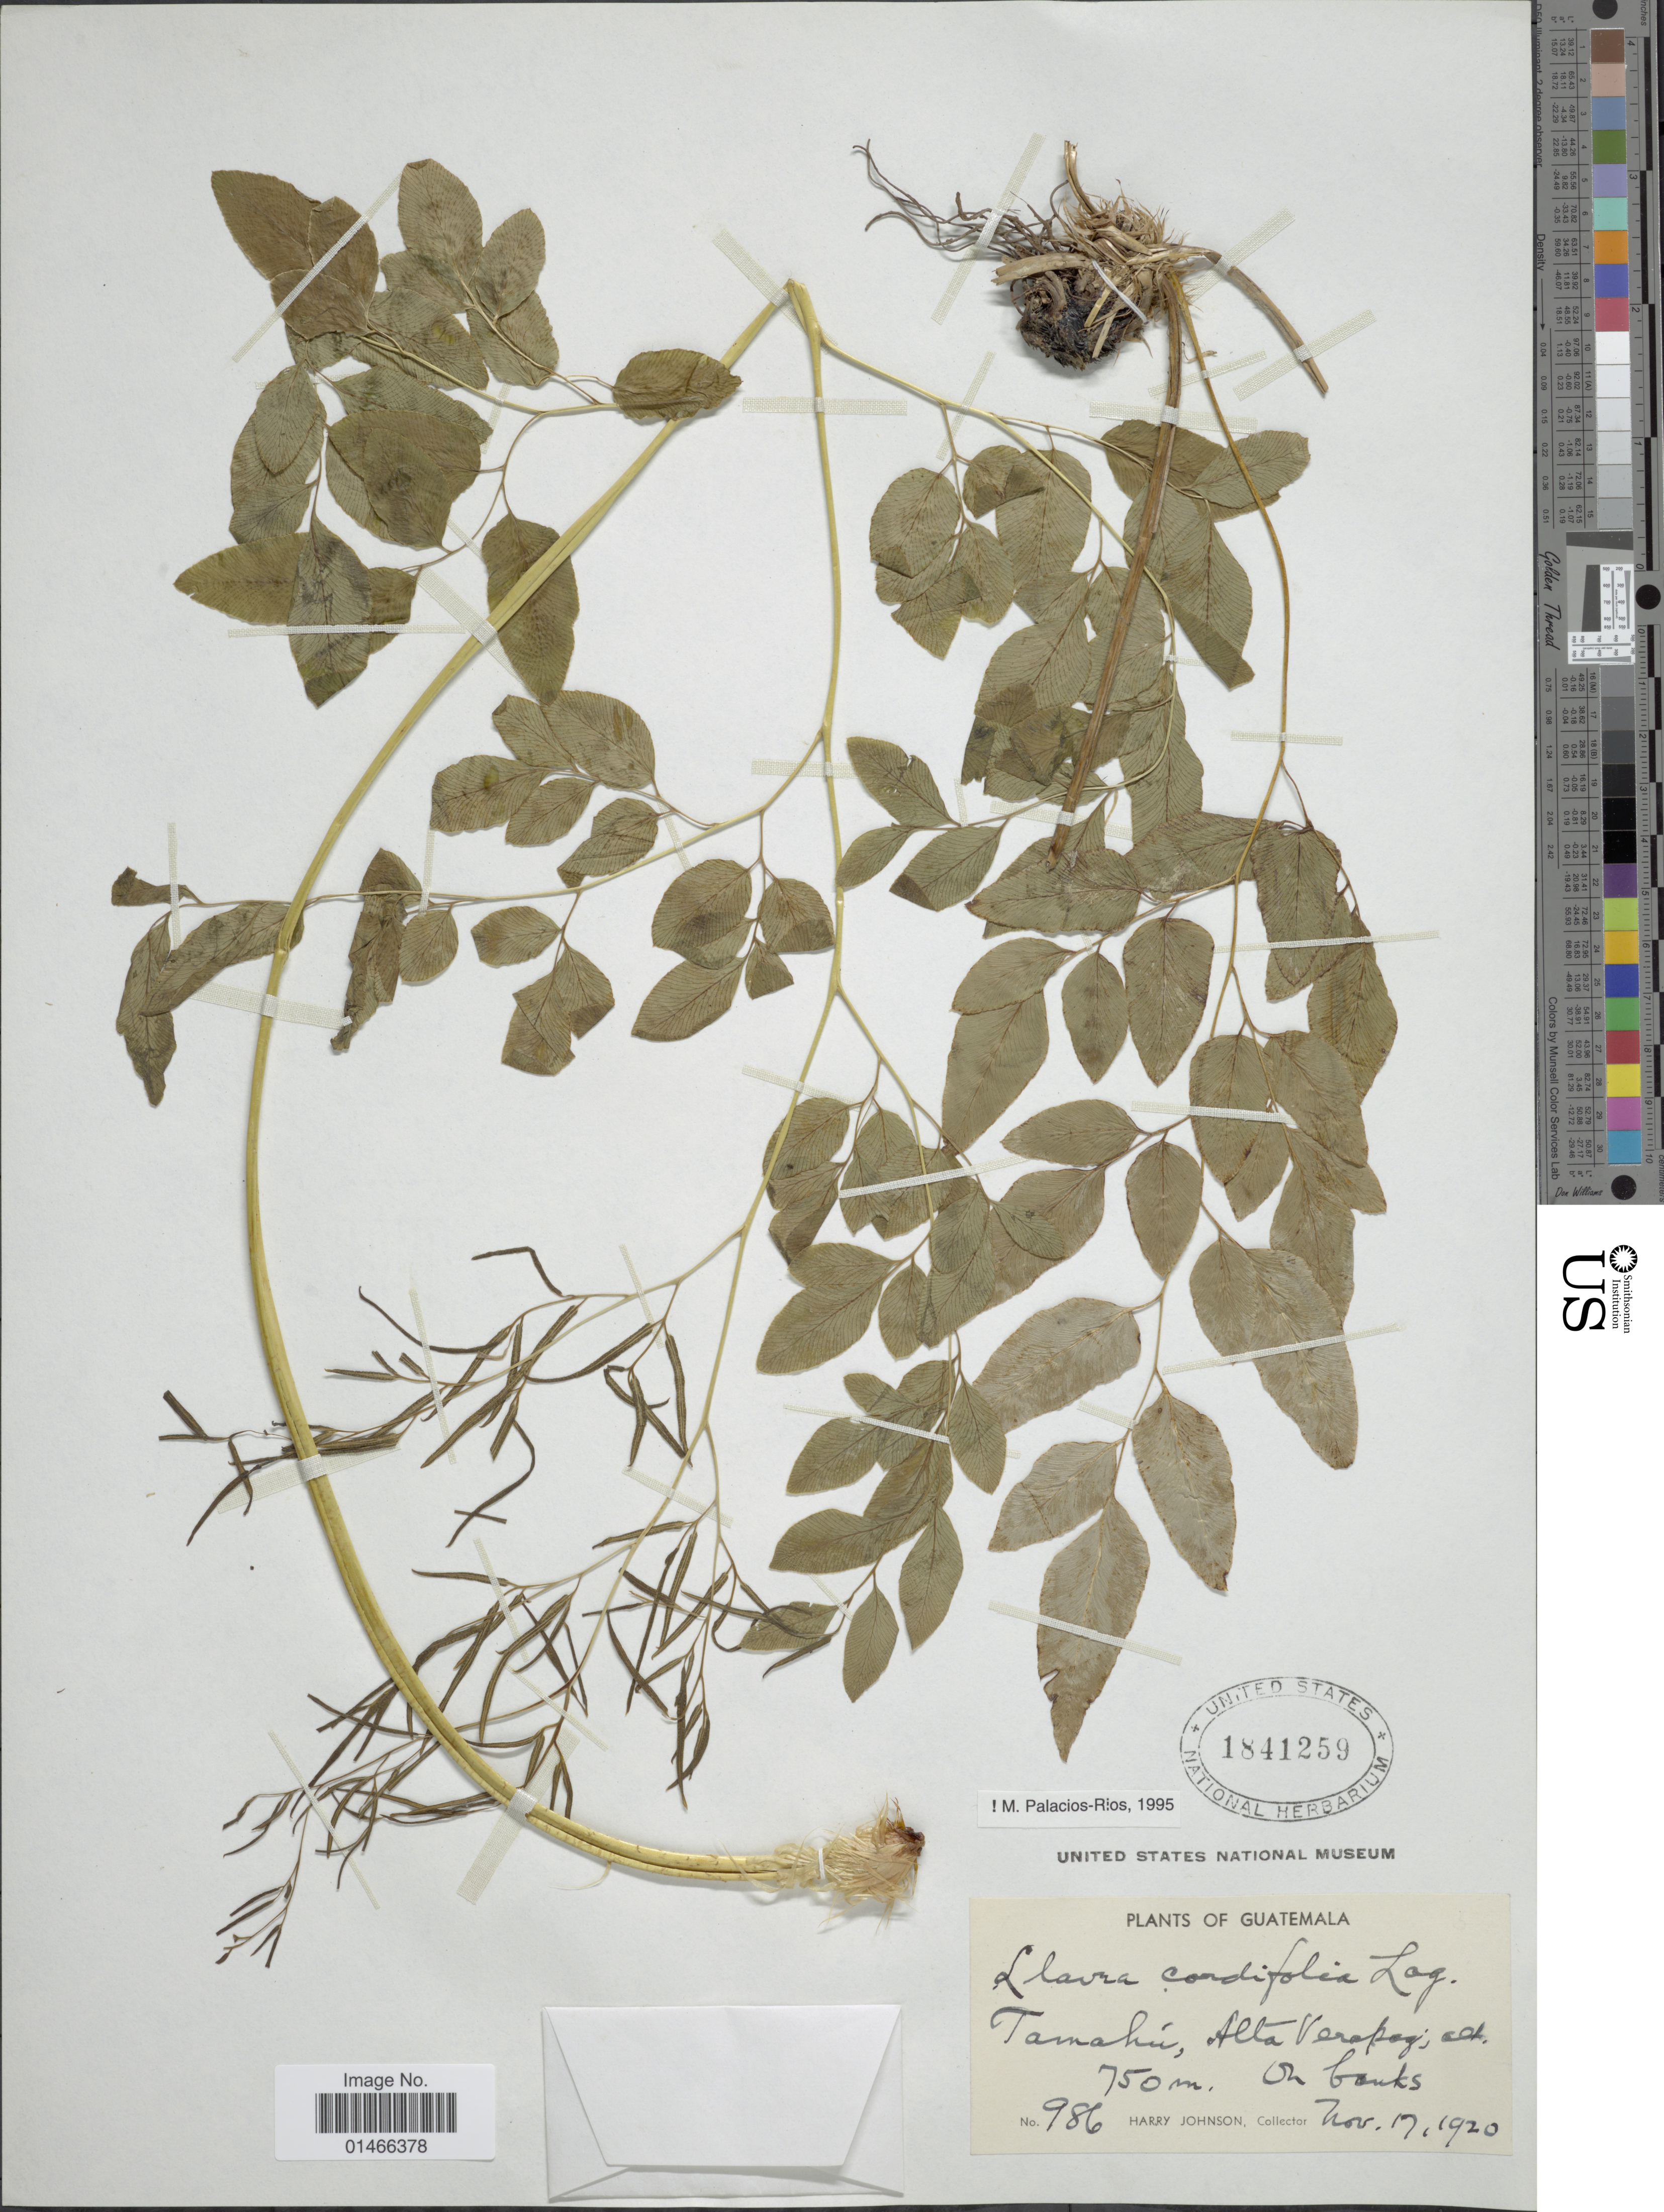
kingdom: Plantae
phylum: Tracheophyta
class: Polypodiopsida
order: Polypodiales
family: Pteridaceae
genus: Llavea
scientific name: Llavea cordifolia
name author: Lag.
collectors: H. Johnson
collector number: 986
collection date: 1920-11-17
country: Guatemala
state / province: Alta Verapaz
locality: Tamahu.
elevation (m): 750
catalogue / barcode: US 1841259